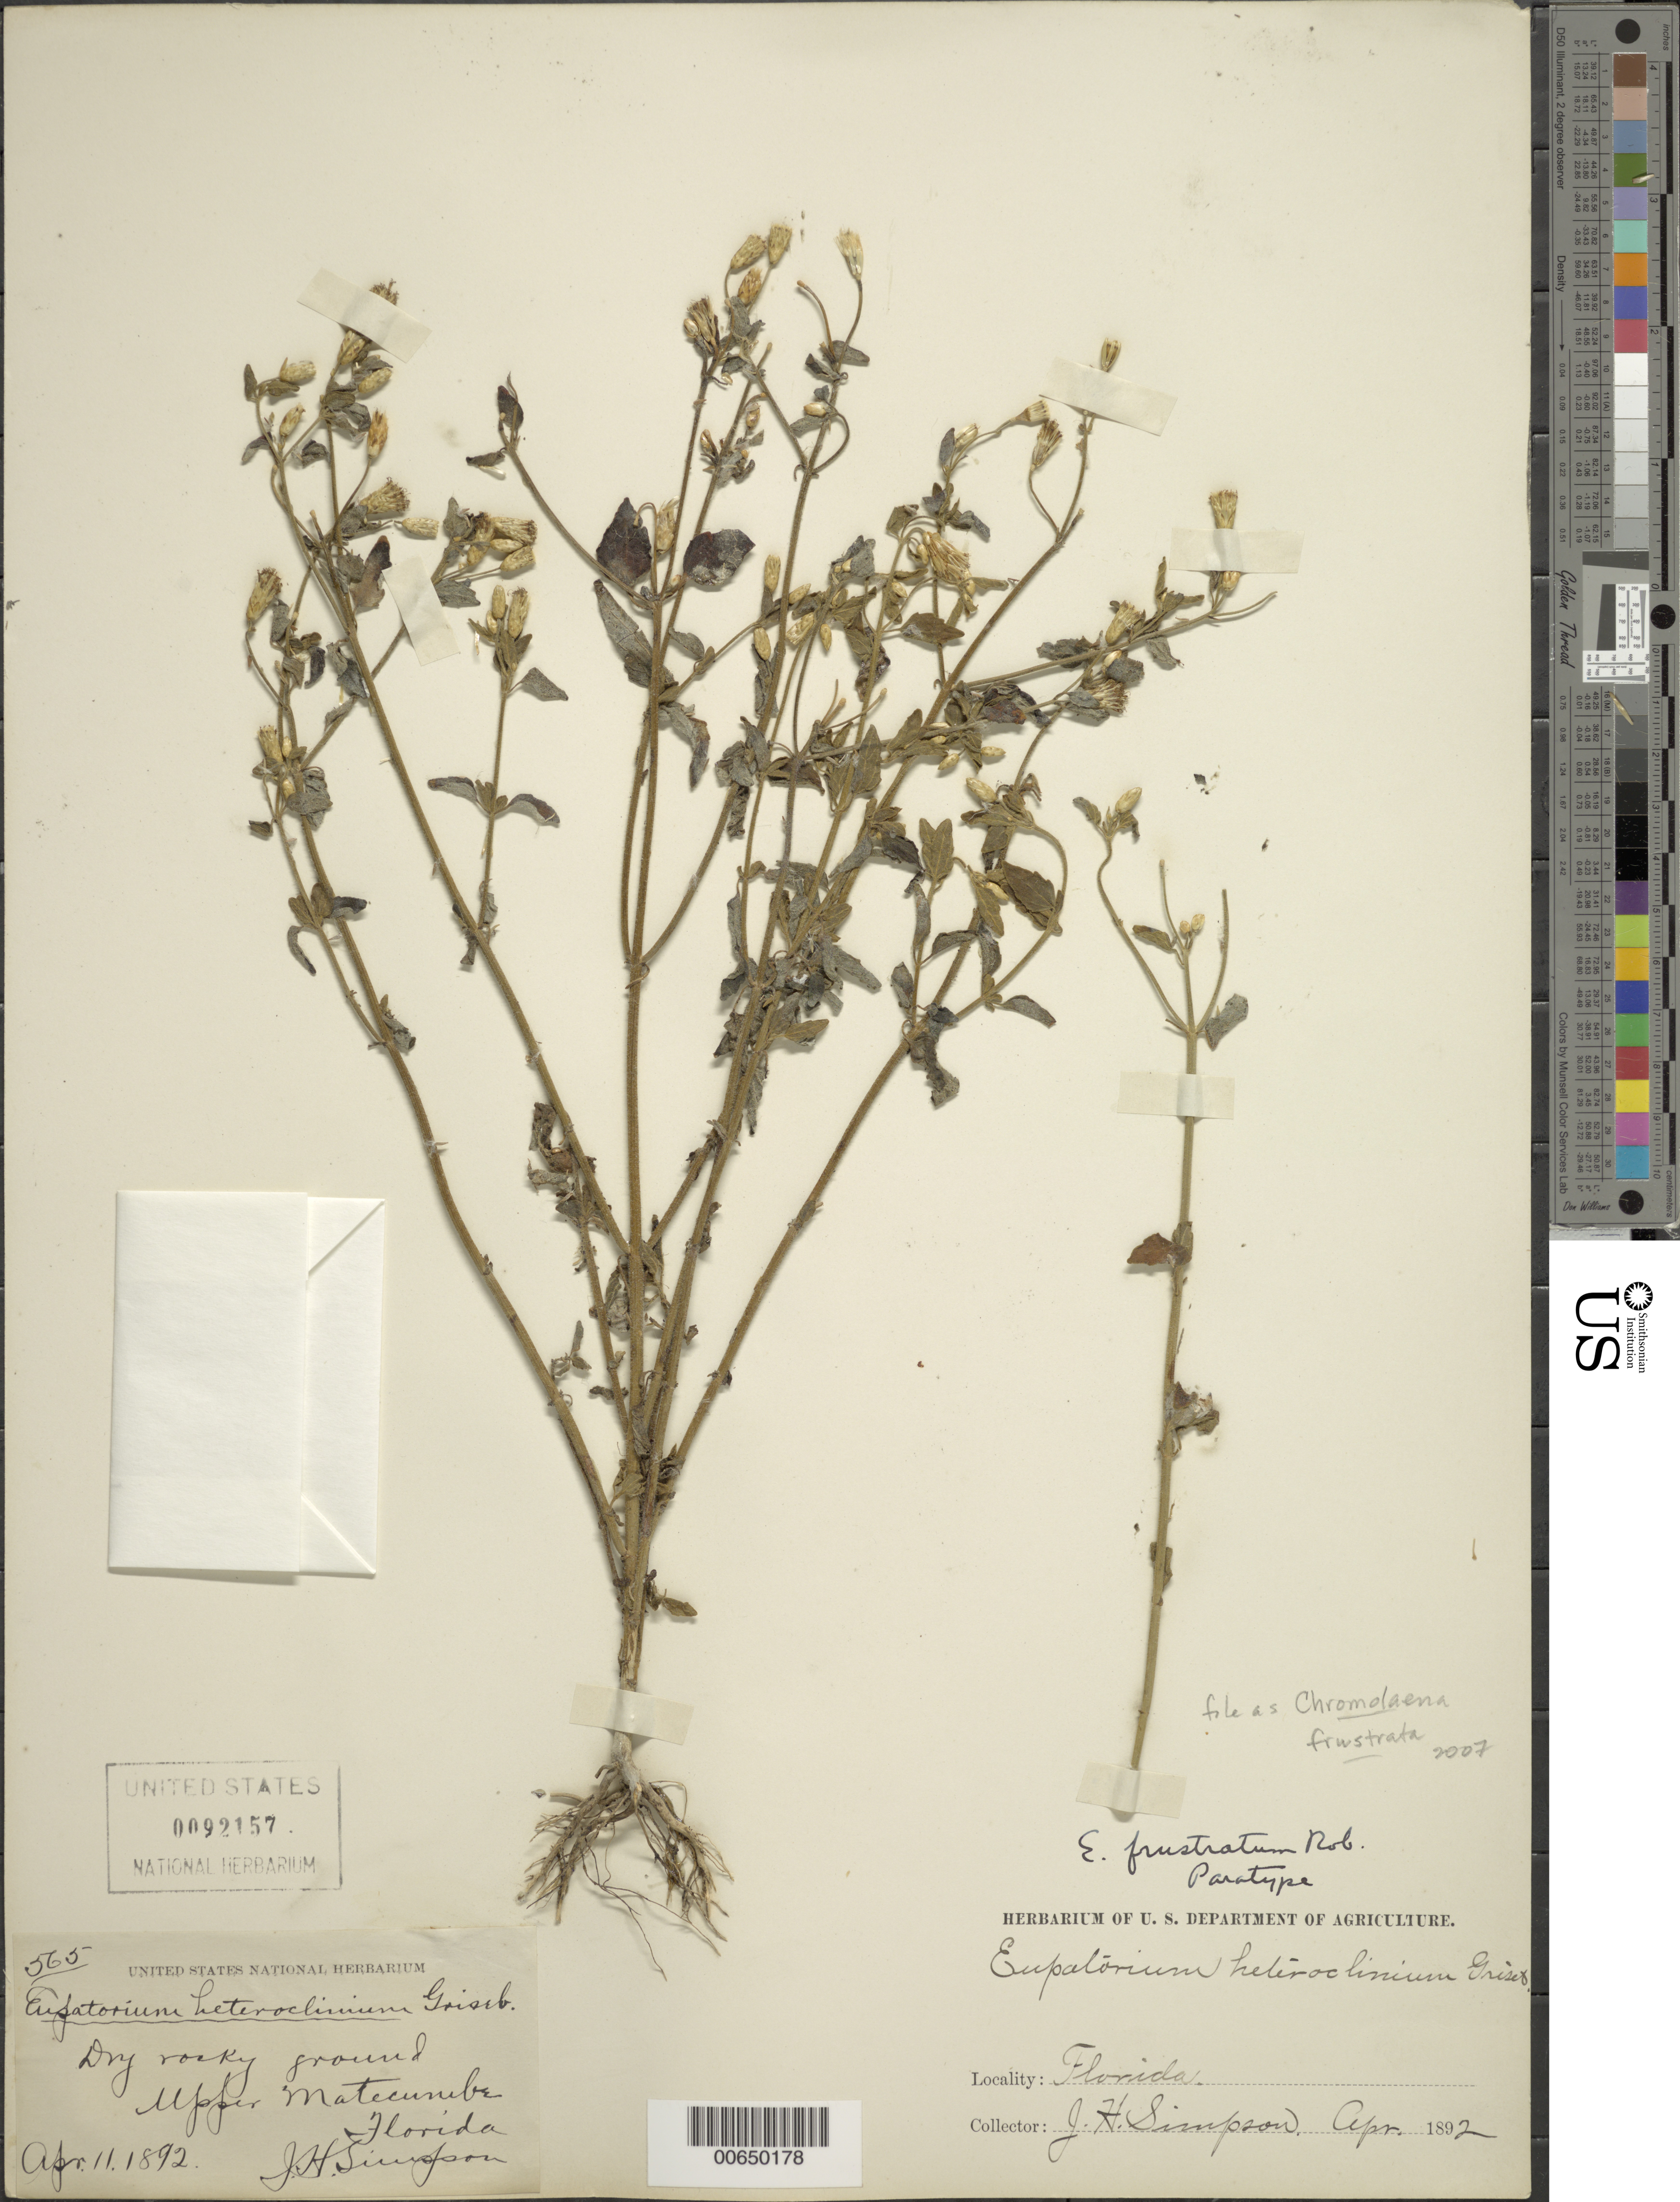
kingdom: Plantae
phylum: Tracheophyta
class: Magnoliopsida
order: Asterales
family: Asteraceae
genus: Chromolaena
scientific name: Chromolaena frustrata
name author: (B.L. Rob.) R.M. King & H. Rob.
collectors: J. H. Simpson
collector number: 565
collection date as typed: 11 Apr 1892 or 04 Nov 1892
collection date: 1892-04-11 or 1892-11-04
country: United States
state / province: Florida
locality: Upper Matecumbe.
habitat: Dry rocky ground.